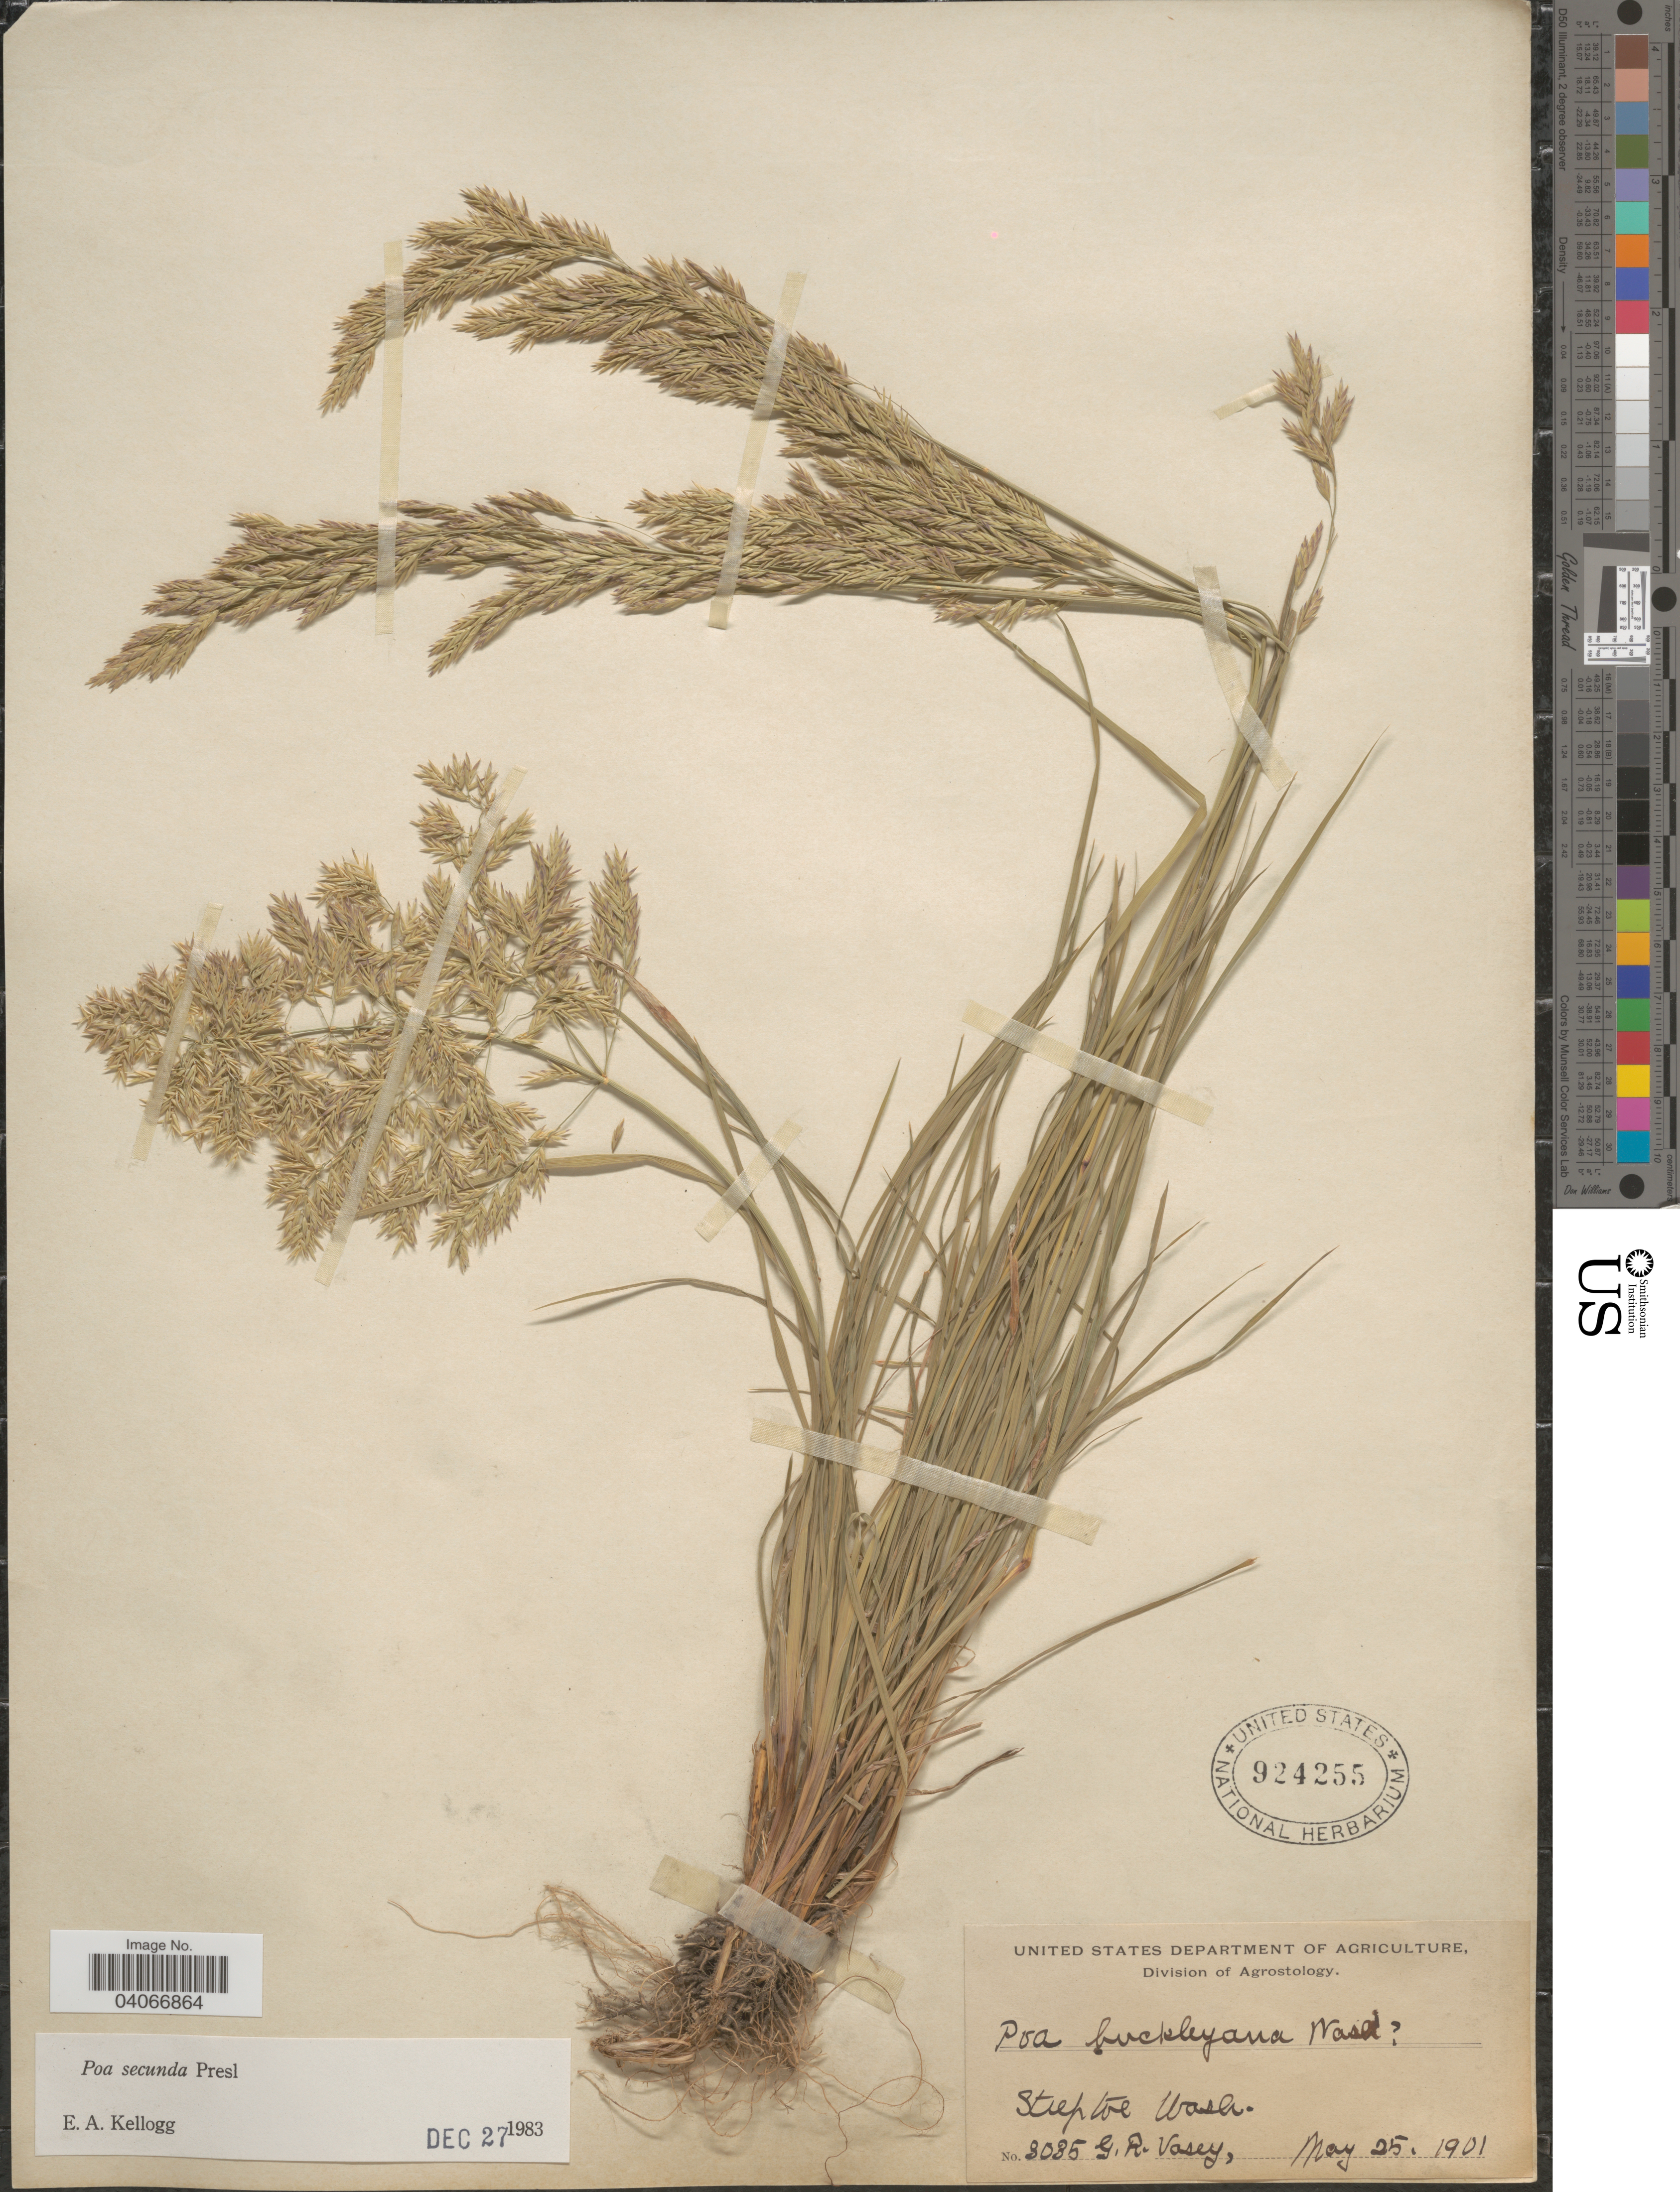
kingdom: Plantae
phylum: Tracheophyta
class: Liliopsida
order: Poales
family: Poaceae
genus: Poa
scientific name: Poa secunda subsp. secunda var. scabrella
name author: (Thurb.) Soreng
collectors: G. R. Vasey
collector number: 3035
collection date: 1901-05-25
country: United States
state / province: Washington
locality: Steptoe.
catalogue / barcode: US 924255